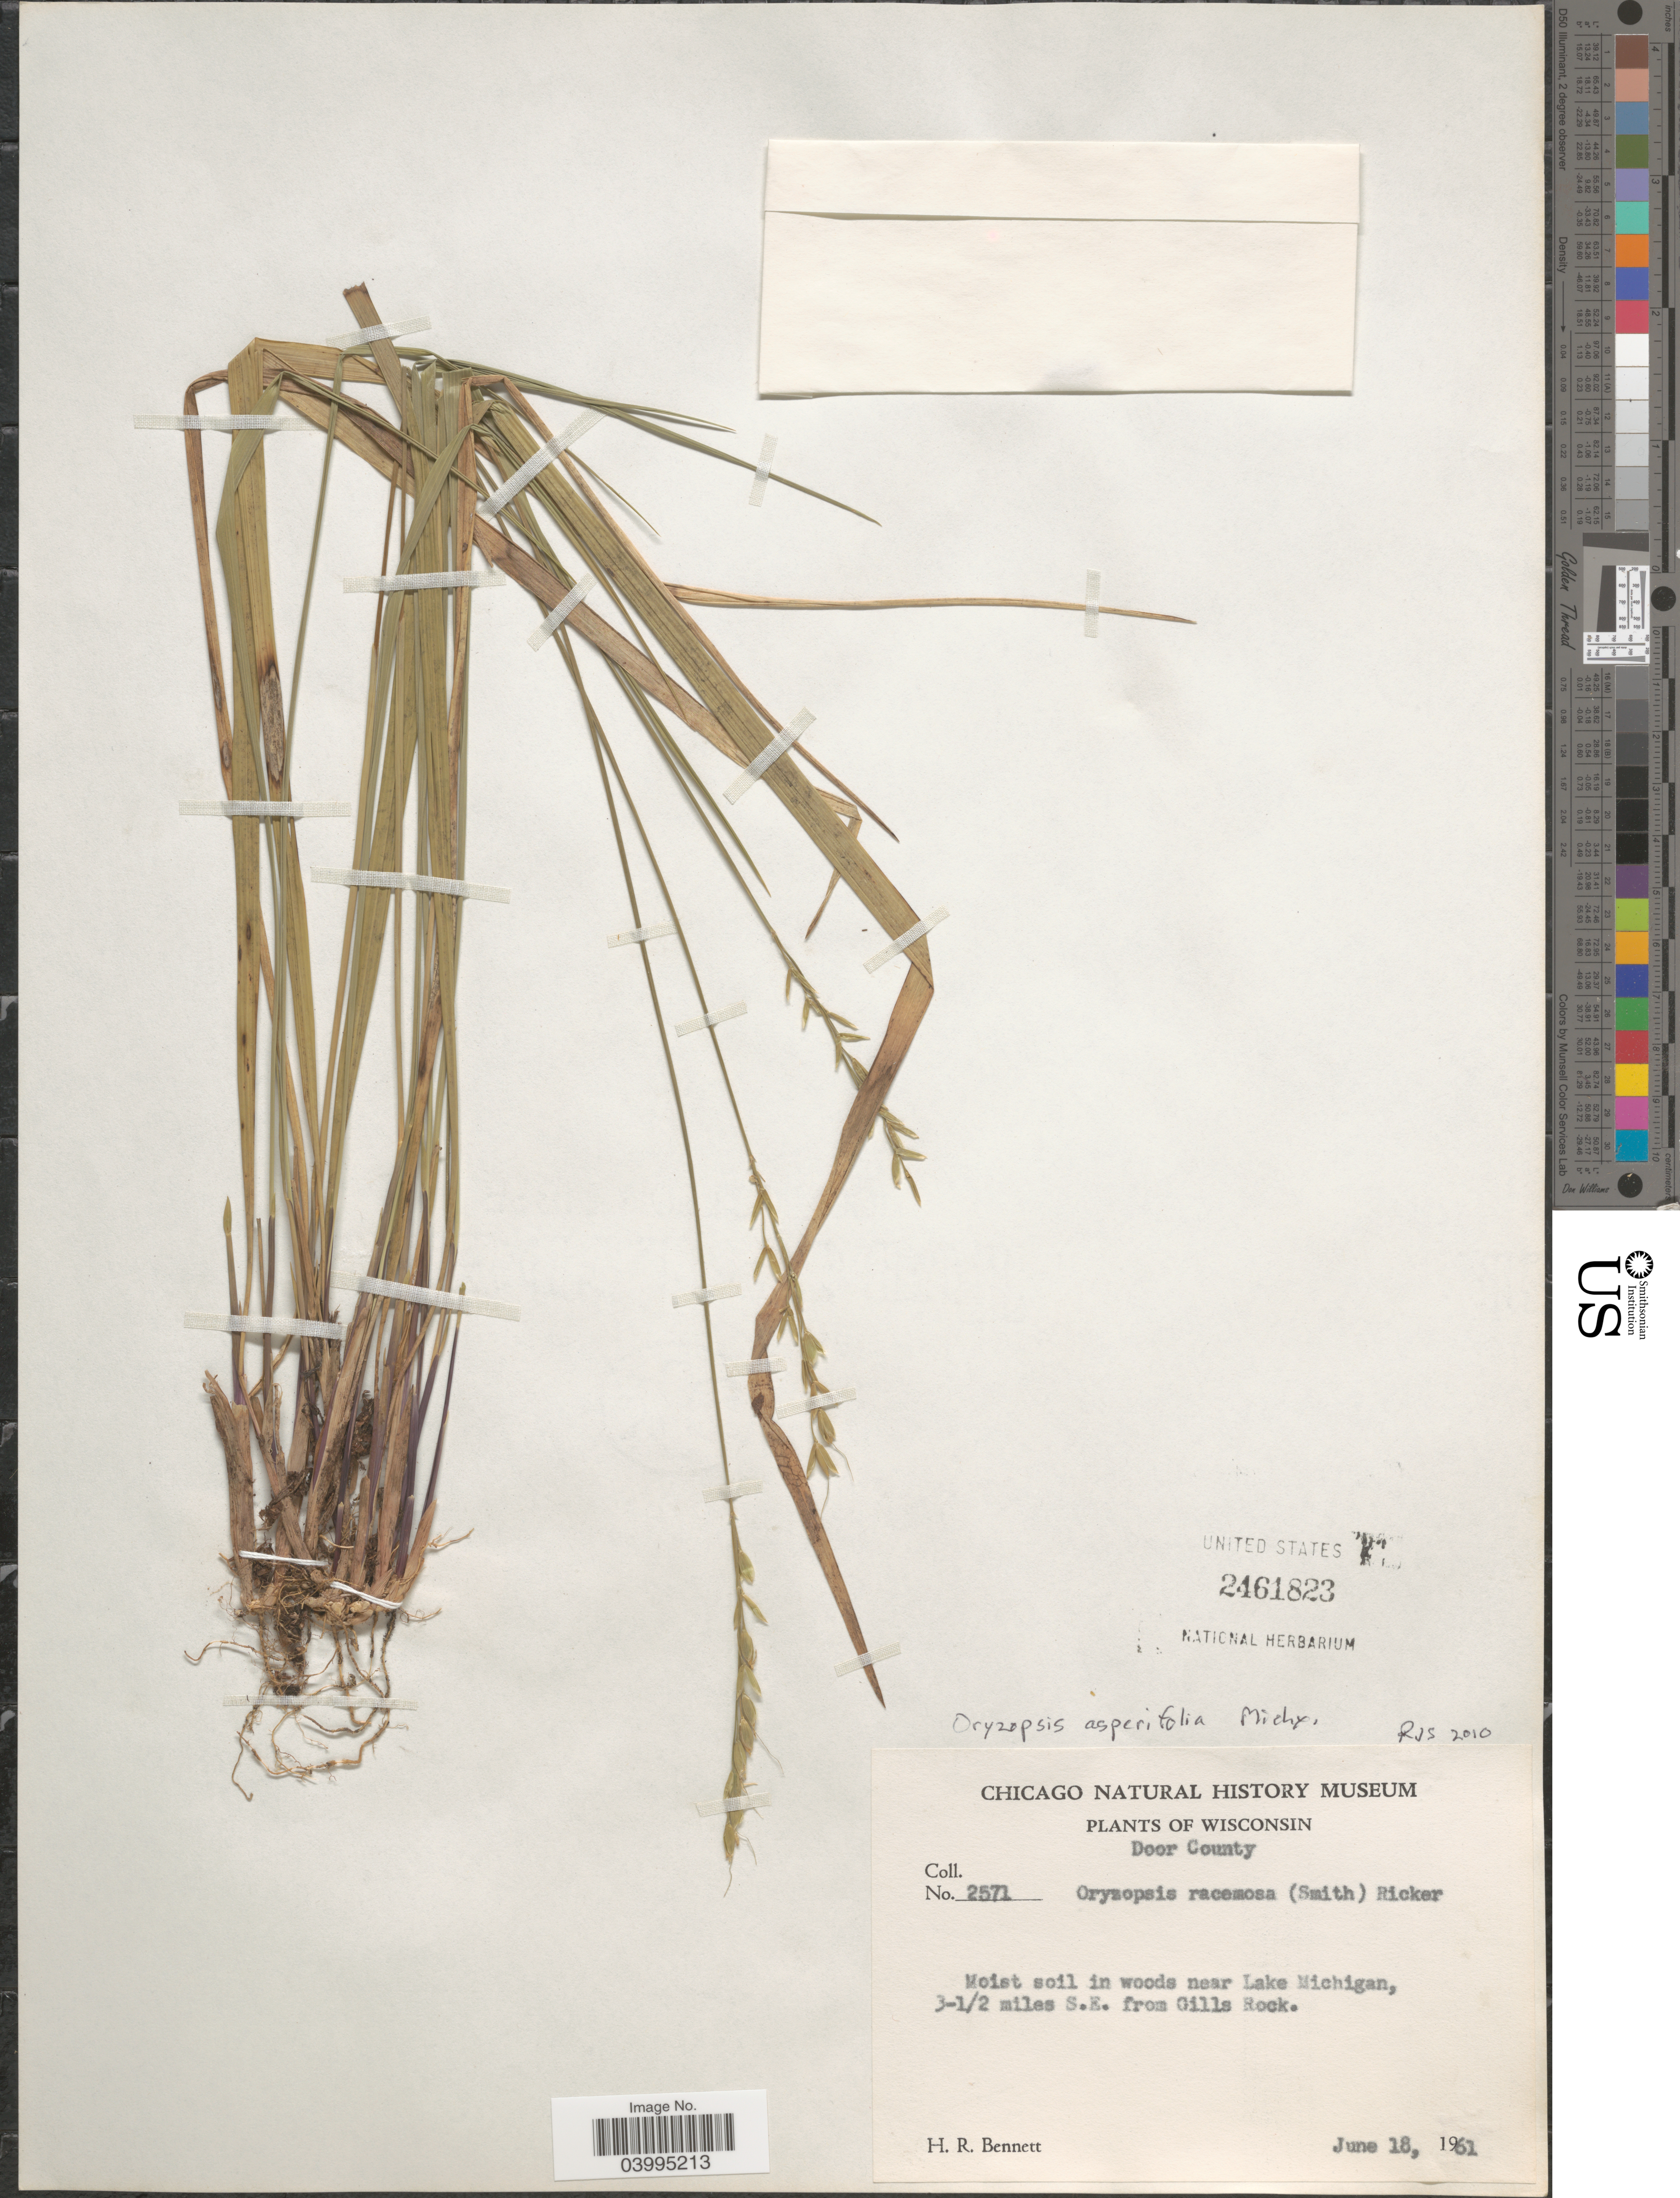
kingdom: Plantae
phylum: Tracheophyta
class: Liliopsida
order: Poales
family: Poaceae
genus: Oryzopsis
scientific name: Oryzopsis asperifolia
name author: Michx.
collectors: H. R. Bennett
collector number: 2571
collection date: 1961-06-18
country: United States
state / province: Wisconsin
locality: Door County. Moist soil in woods near Lake Michigan, 3-½ miles S. E. from Gills Rock.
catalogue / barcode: US 2461823